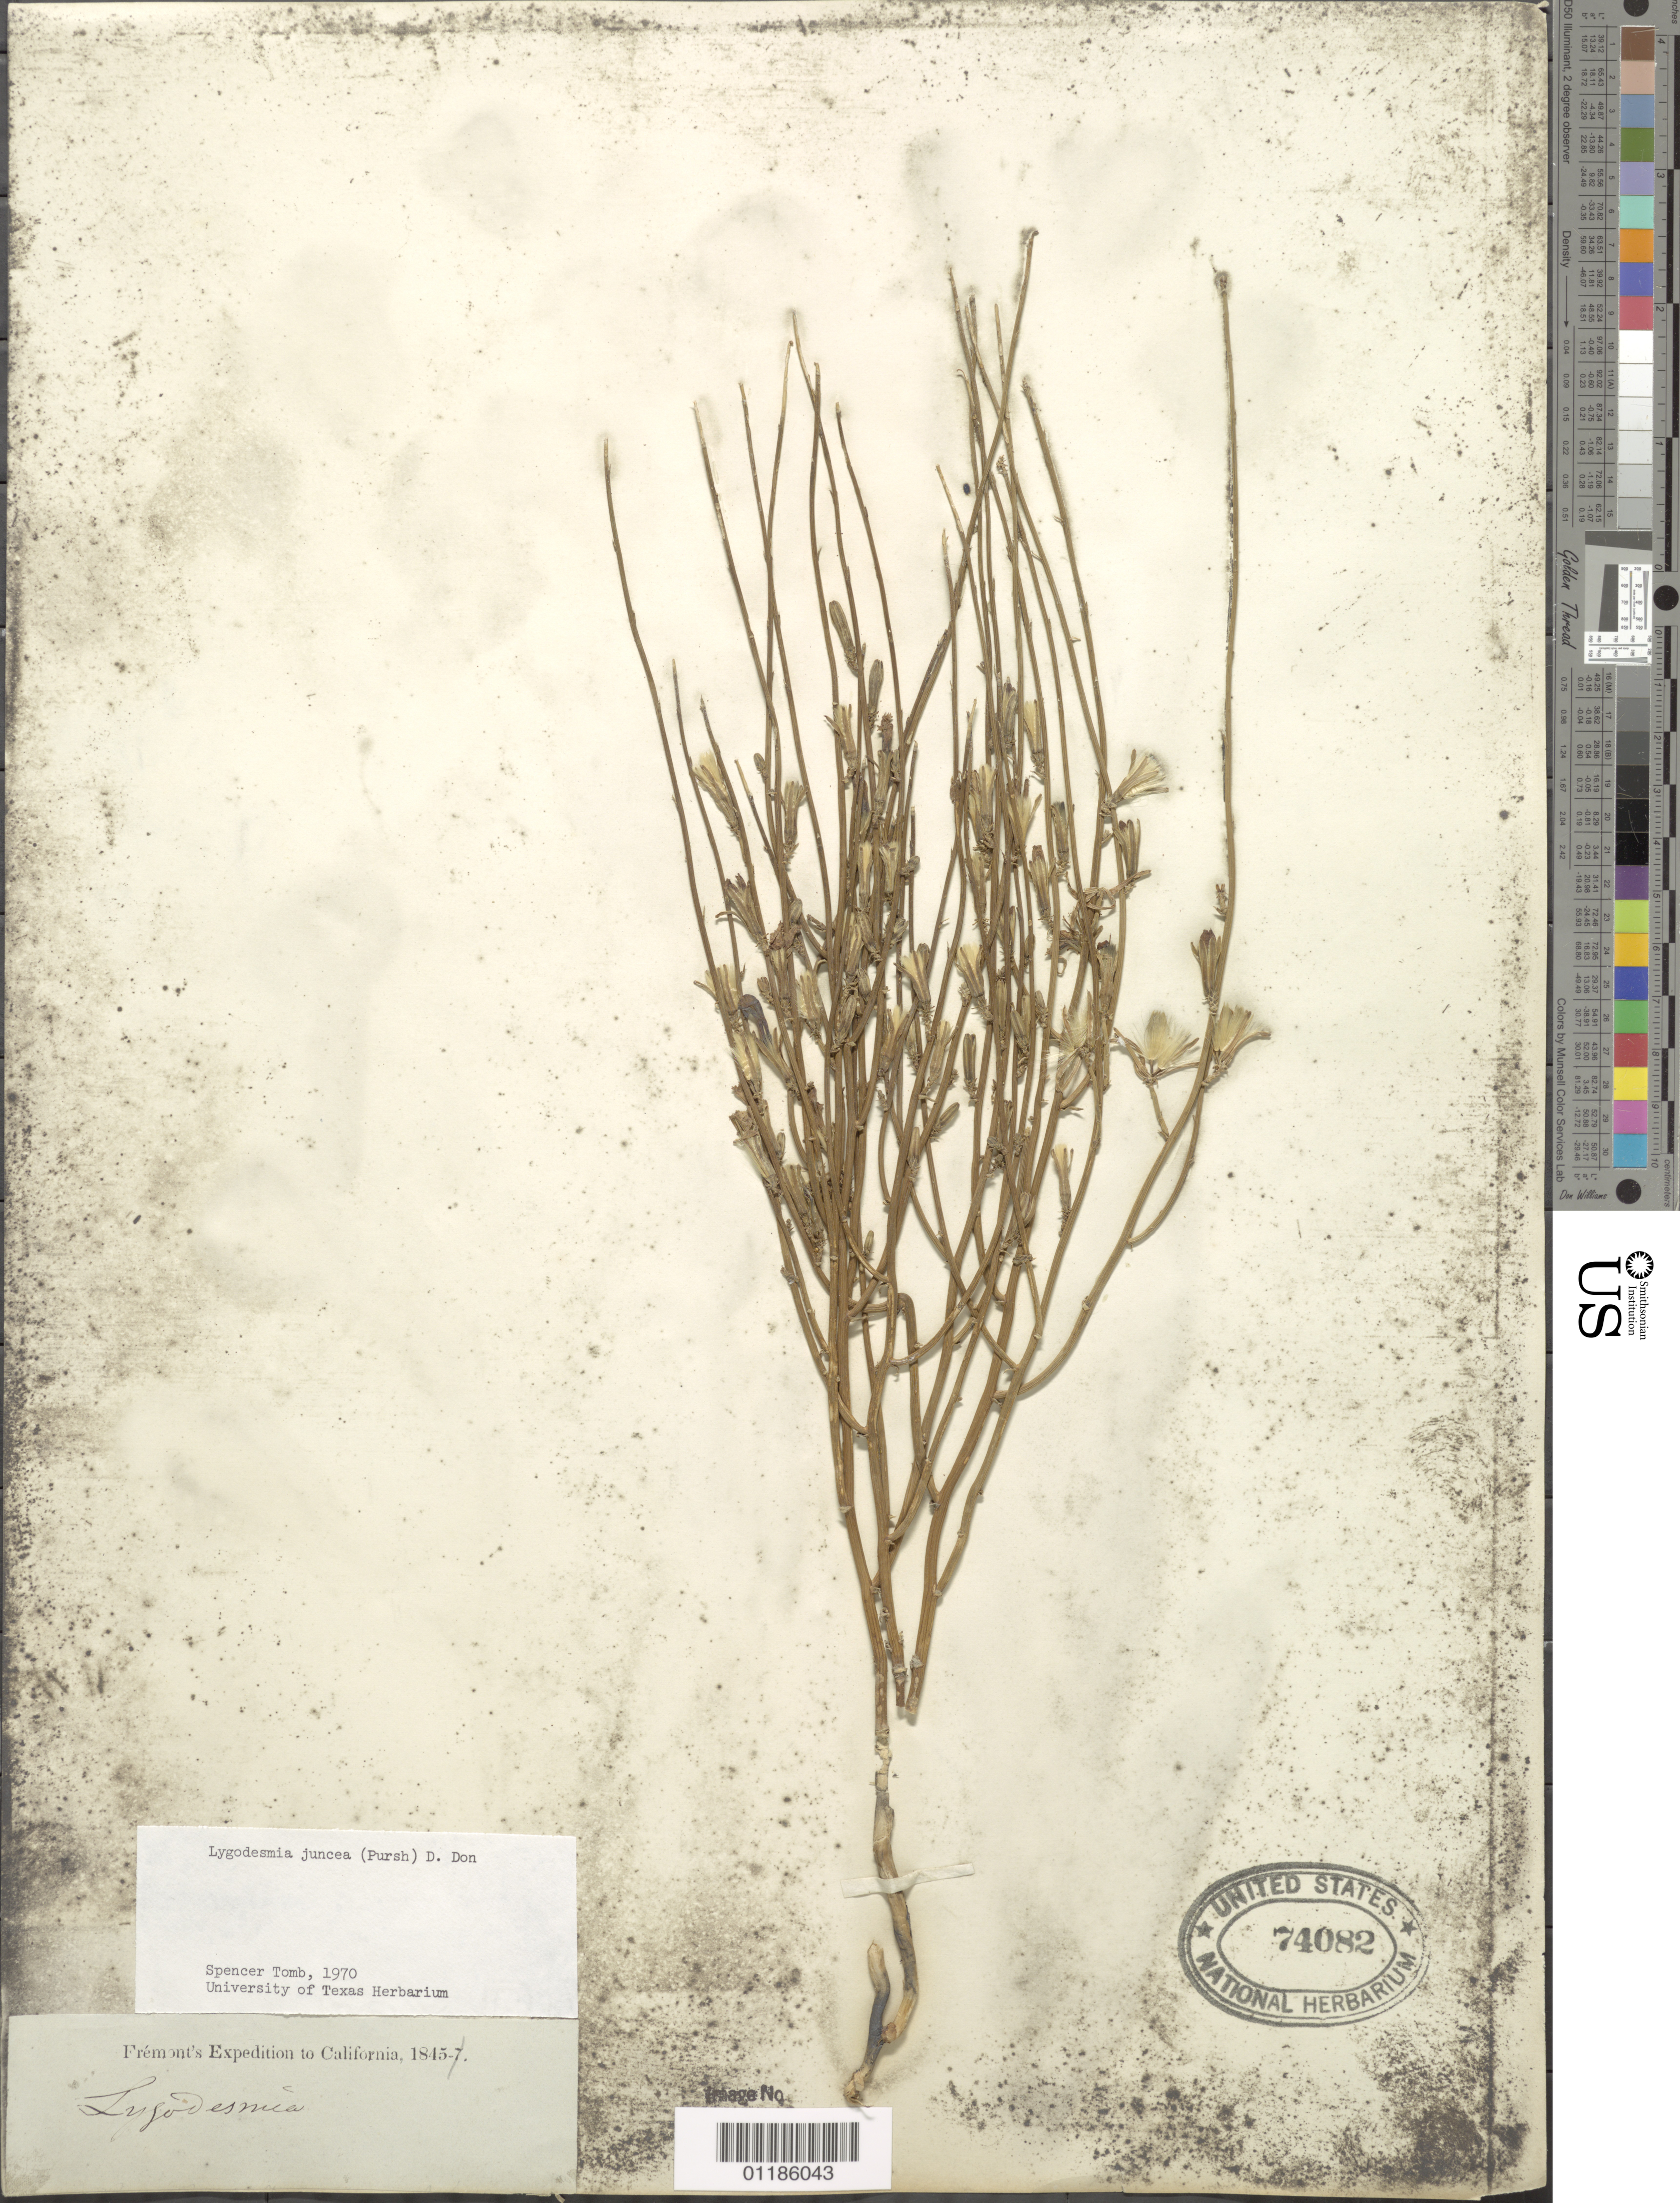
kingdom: Plantae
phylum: Tracheophyta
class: Magnoliopsida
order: Asterales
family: Asteraceae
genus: Lygodesmia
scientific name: Lygodesmia juncea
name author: D. Don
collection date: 1845/1847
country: United States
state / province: California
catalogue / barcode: US 74082